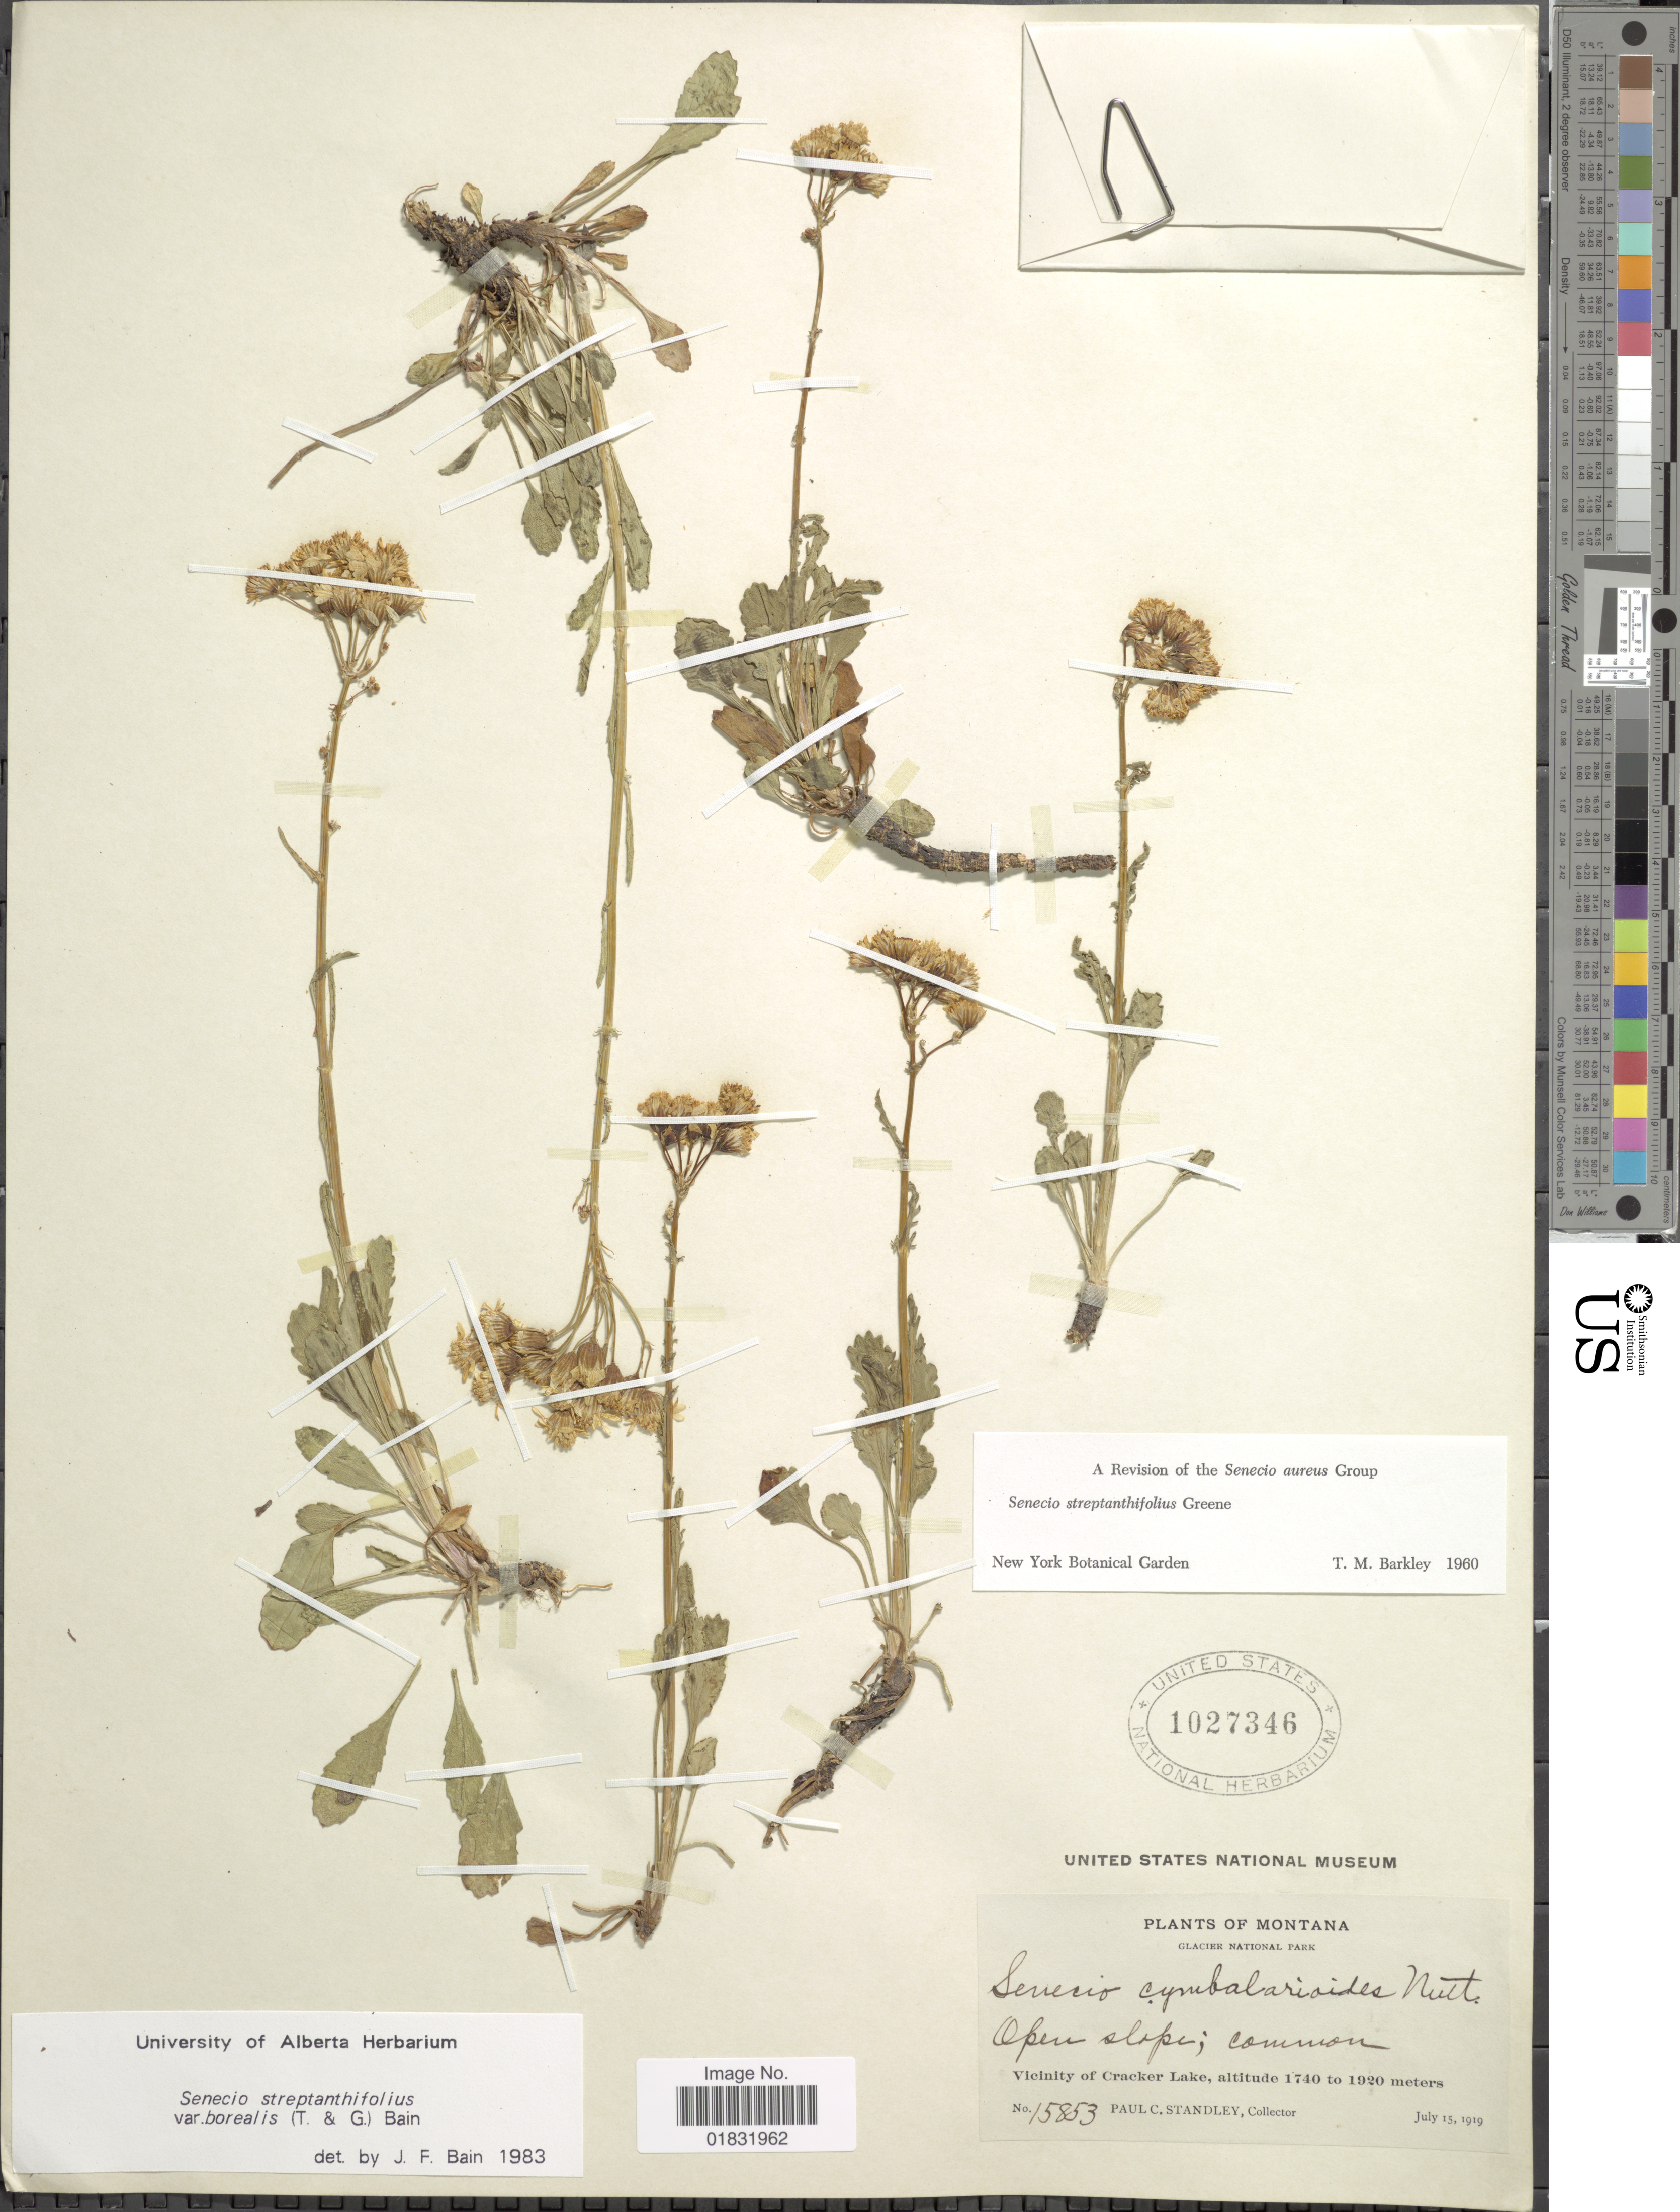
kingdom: Plantae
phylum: Tracheophyta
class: Magnoliopsida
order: Asterales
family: Asteraceae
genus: Packera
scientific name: Packera streptanthifolia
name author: (Greene) W.A. Weber & Á. Löve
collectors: P. C. Standley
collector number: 15853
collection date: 1919-07-15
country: United States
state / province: Montana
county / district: Glacier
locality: Glacier National Park, Open slope; common, Vicinity of Cracker Lake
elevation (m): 1740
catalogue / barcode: US 1027346